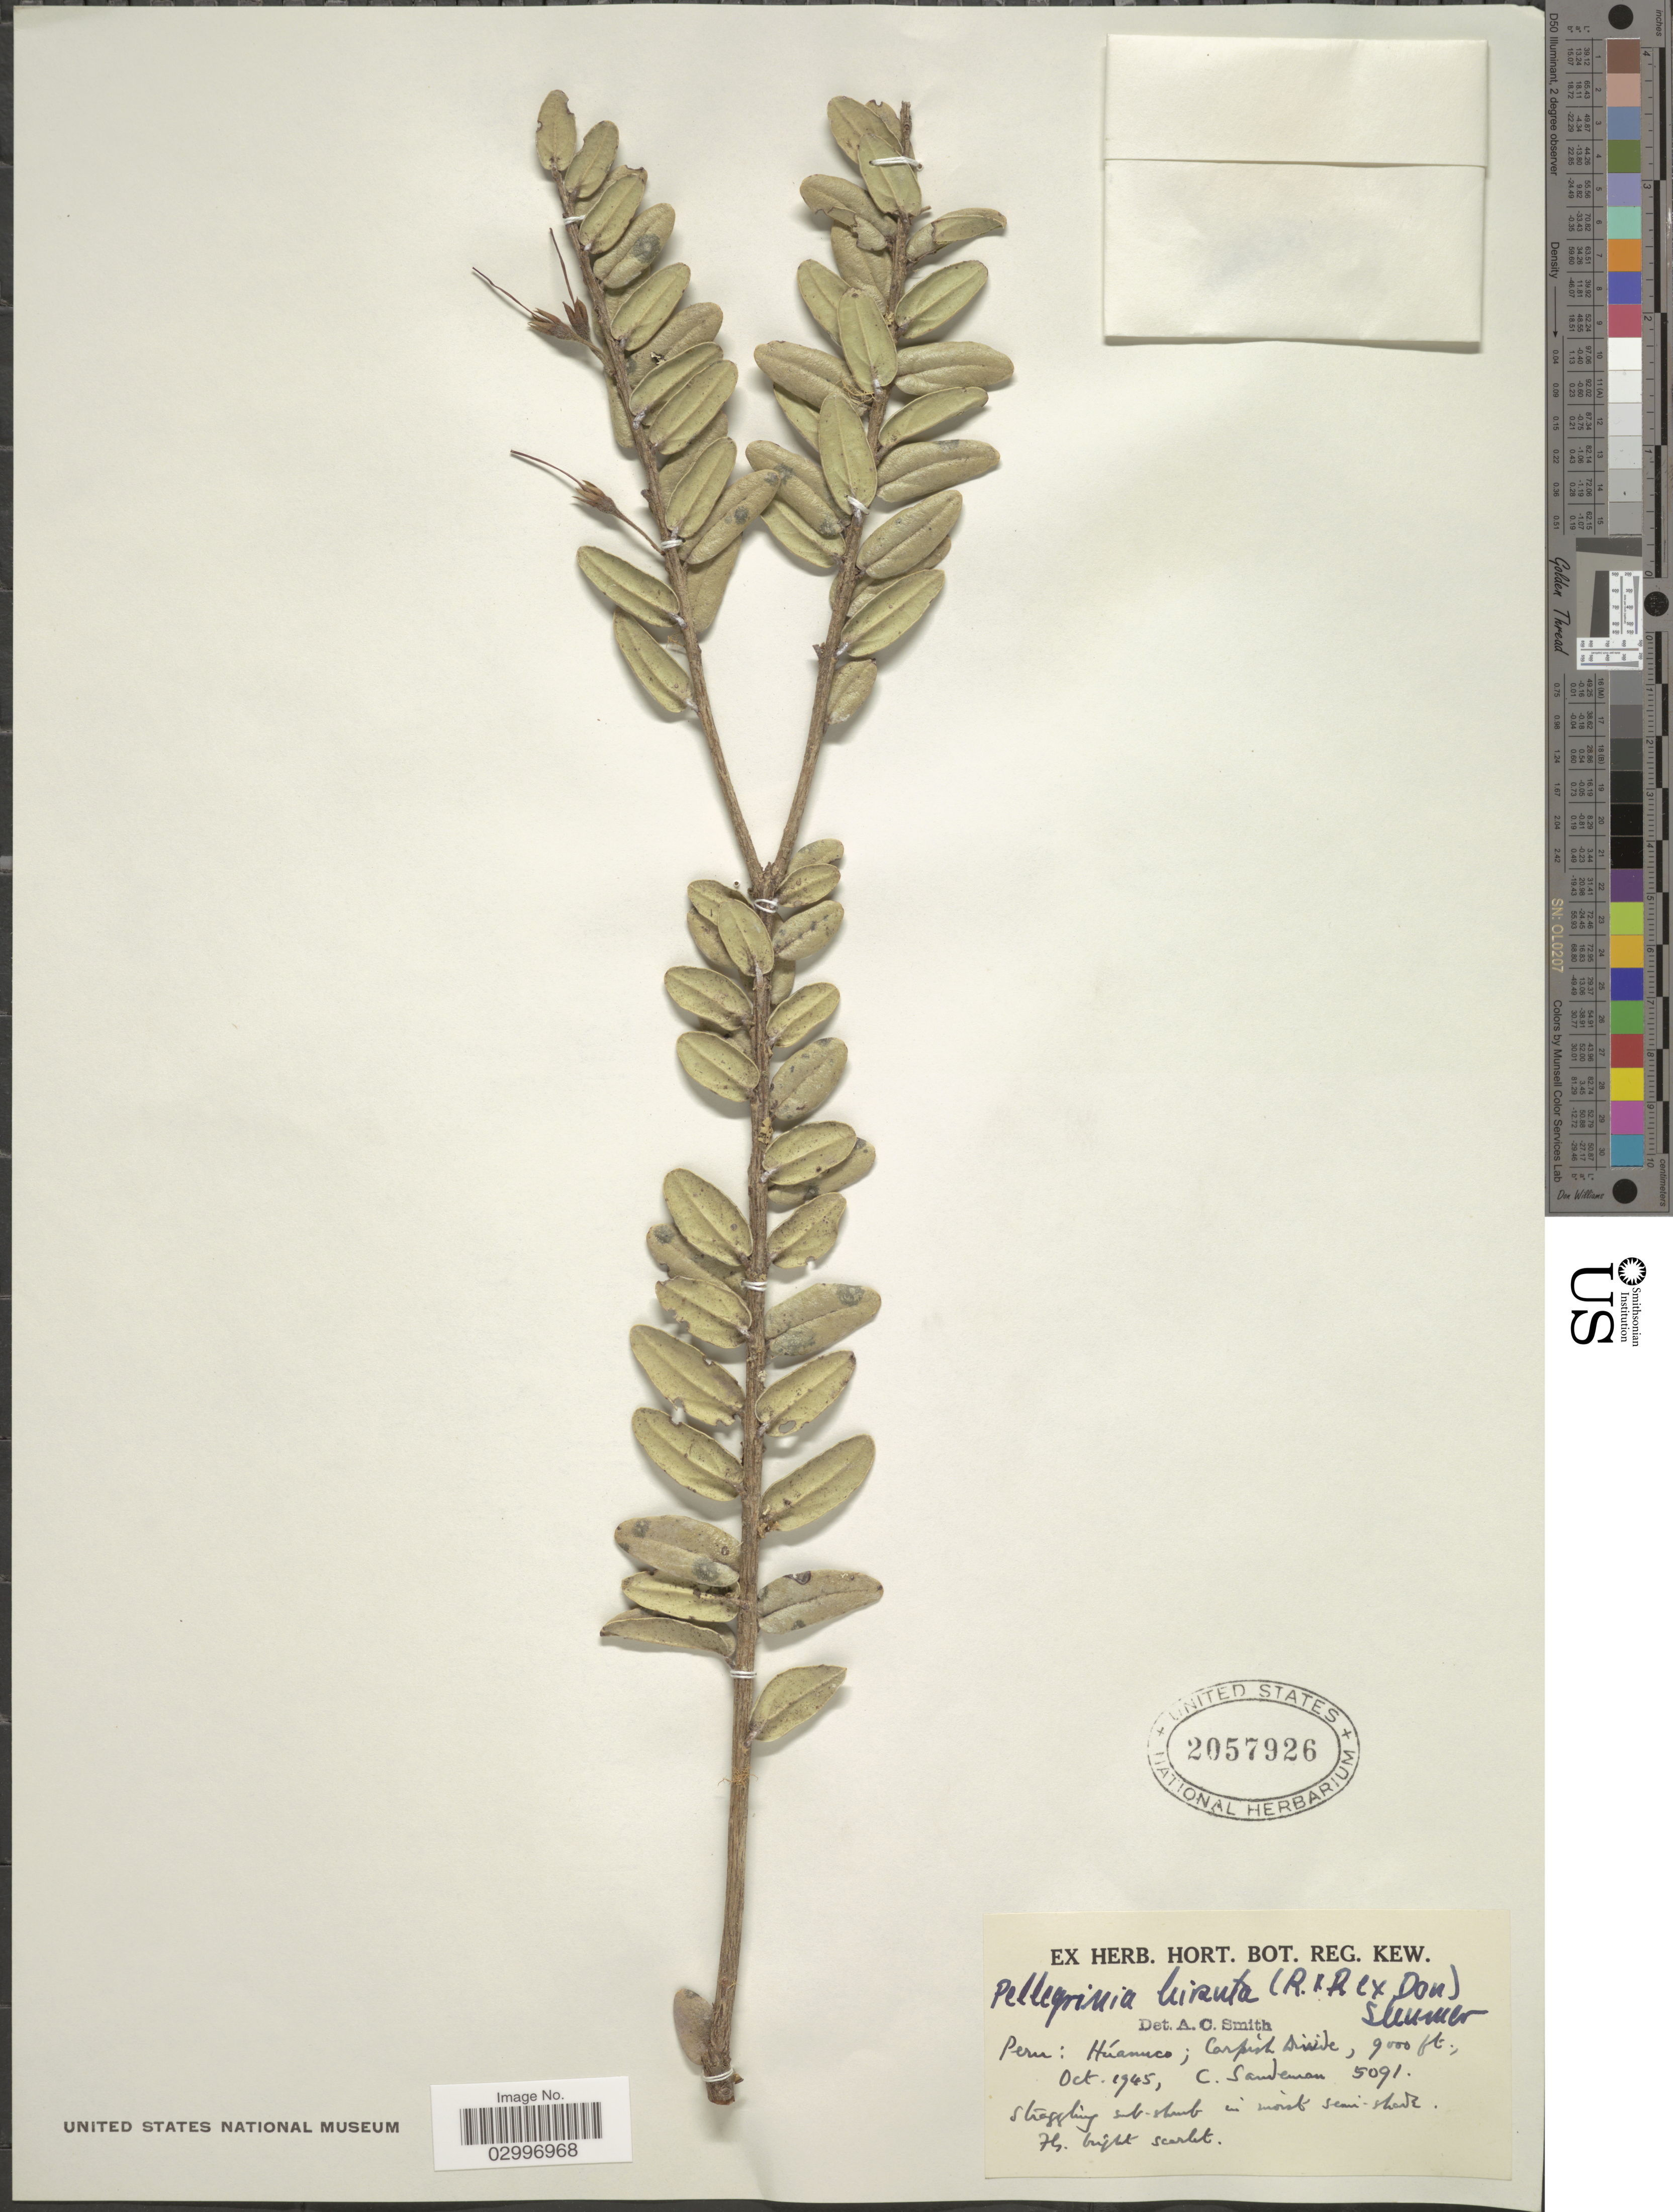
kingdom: Plantae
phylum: Tracheophyta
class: Magnoliopsida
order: Ericales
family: Ericaceae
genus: Pellegrinia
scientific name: Pellegrinia hirsuta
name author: (Ruiz & Pav. ex G. Don) Sleumer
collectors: C. Sandeman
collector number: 5091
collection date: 1945-10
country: Peru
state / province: Huánuco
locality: Carpish Divide.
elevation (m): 2743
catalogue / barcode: US 2057926